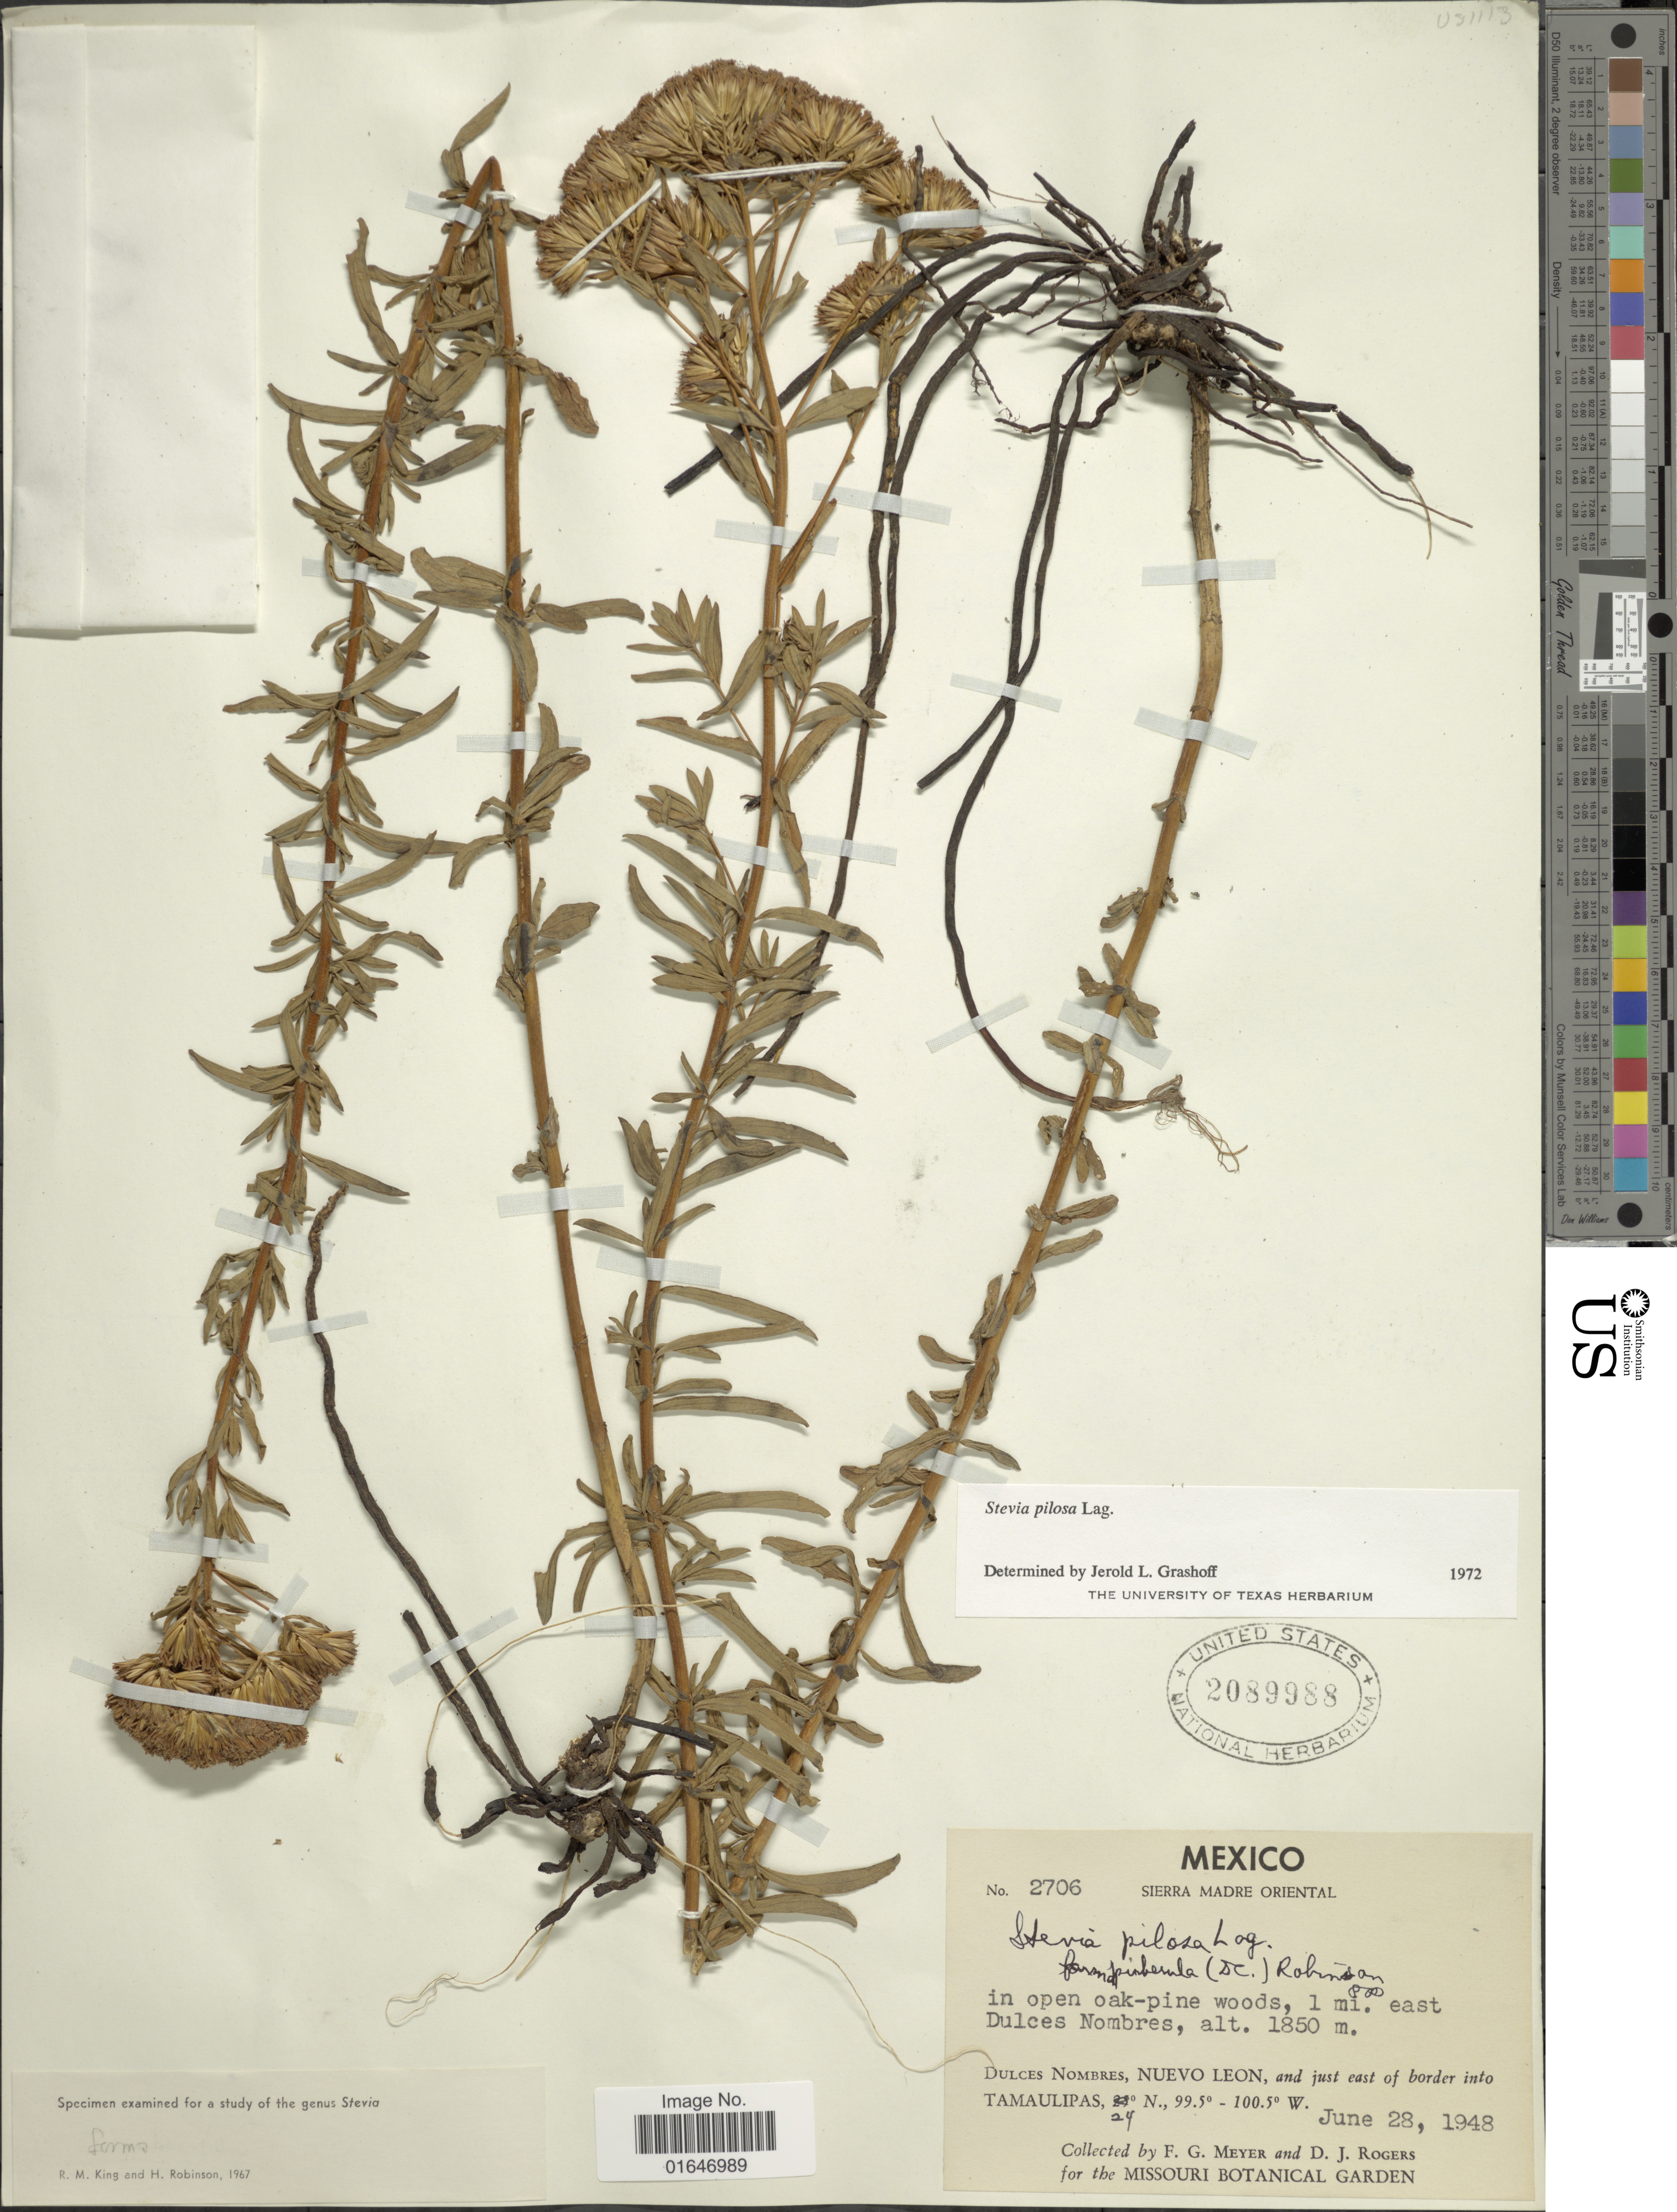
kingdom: Plantae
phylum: Tracheophyta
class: Magnoliopsida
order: Asterales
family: Asteraceae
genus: Stevia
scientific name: Stevia pilosa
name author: Lag.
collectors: F. G. Meyer & D. J. Rogers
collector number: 2706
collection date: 1948-06-28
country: Mexico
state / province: Nuevo León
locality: Sierra Madre Oriental, 1 mi. east Dulces Nombres, and just east of border into Tamaulipas.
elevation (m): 1850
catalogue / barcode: US 2089988